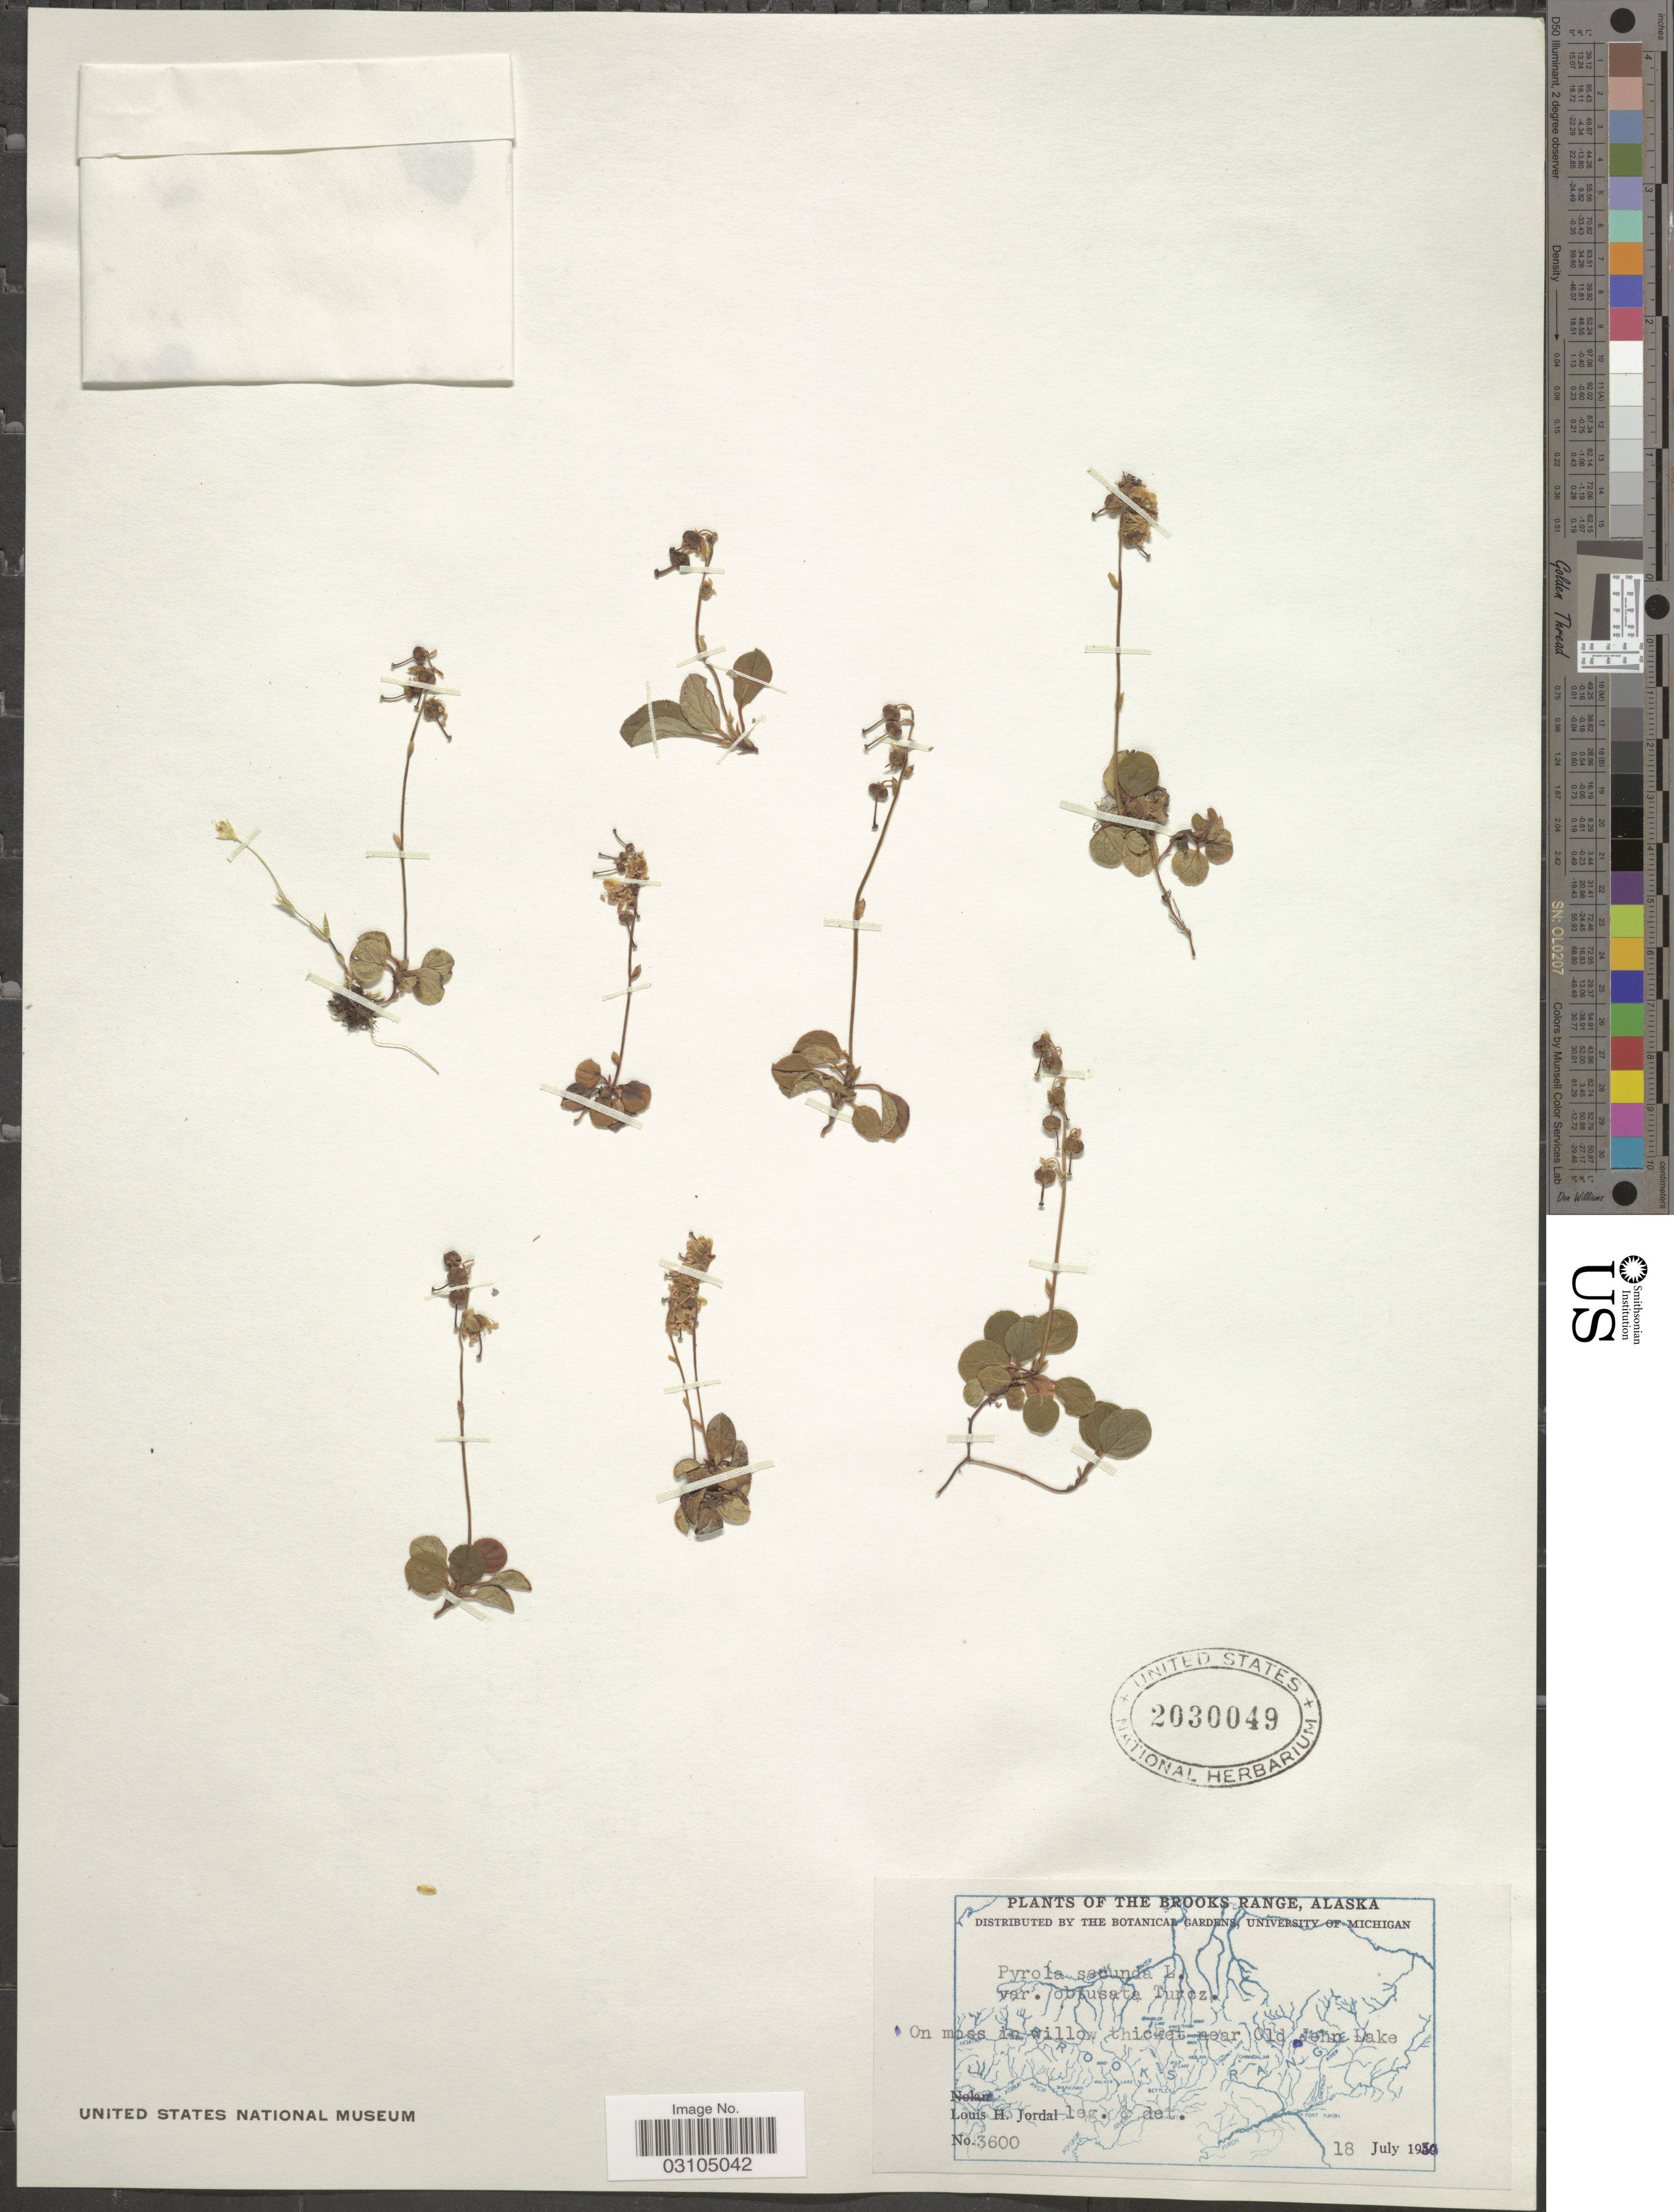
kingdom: Plantae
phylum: Tracheophyta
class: Magnoliopsida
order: Ericales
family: Ericaceae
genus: Orthilia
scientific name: Orthilia secunda var. obtusata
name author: (Turcz.) House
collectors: L. Jordal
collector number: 3600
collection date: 1930-07-18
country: United States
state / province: Alaska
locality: The Brooks Range, Alaska, On moss in willow thicket near Old Jenn Lake.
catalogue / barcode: US 2030049